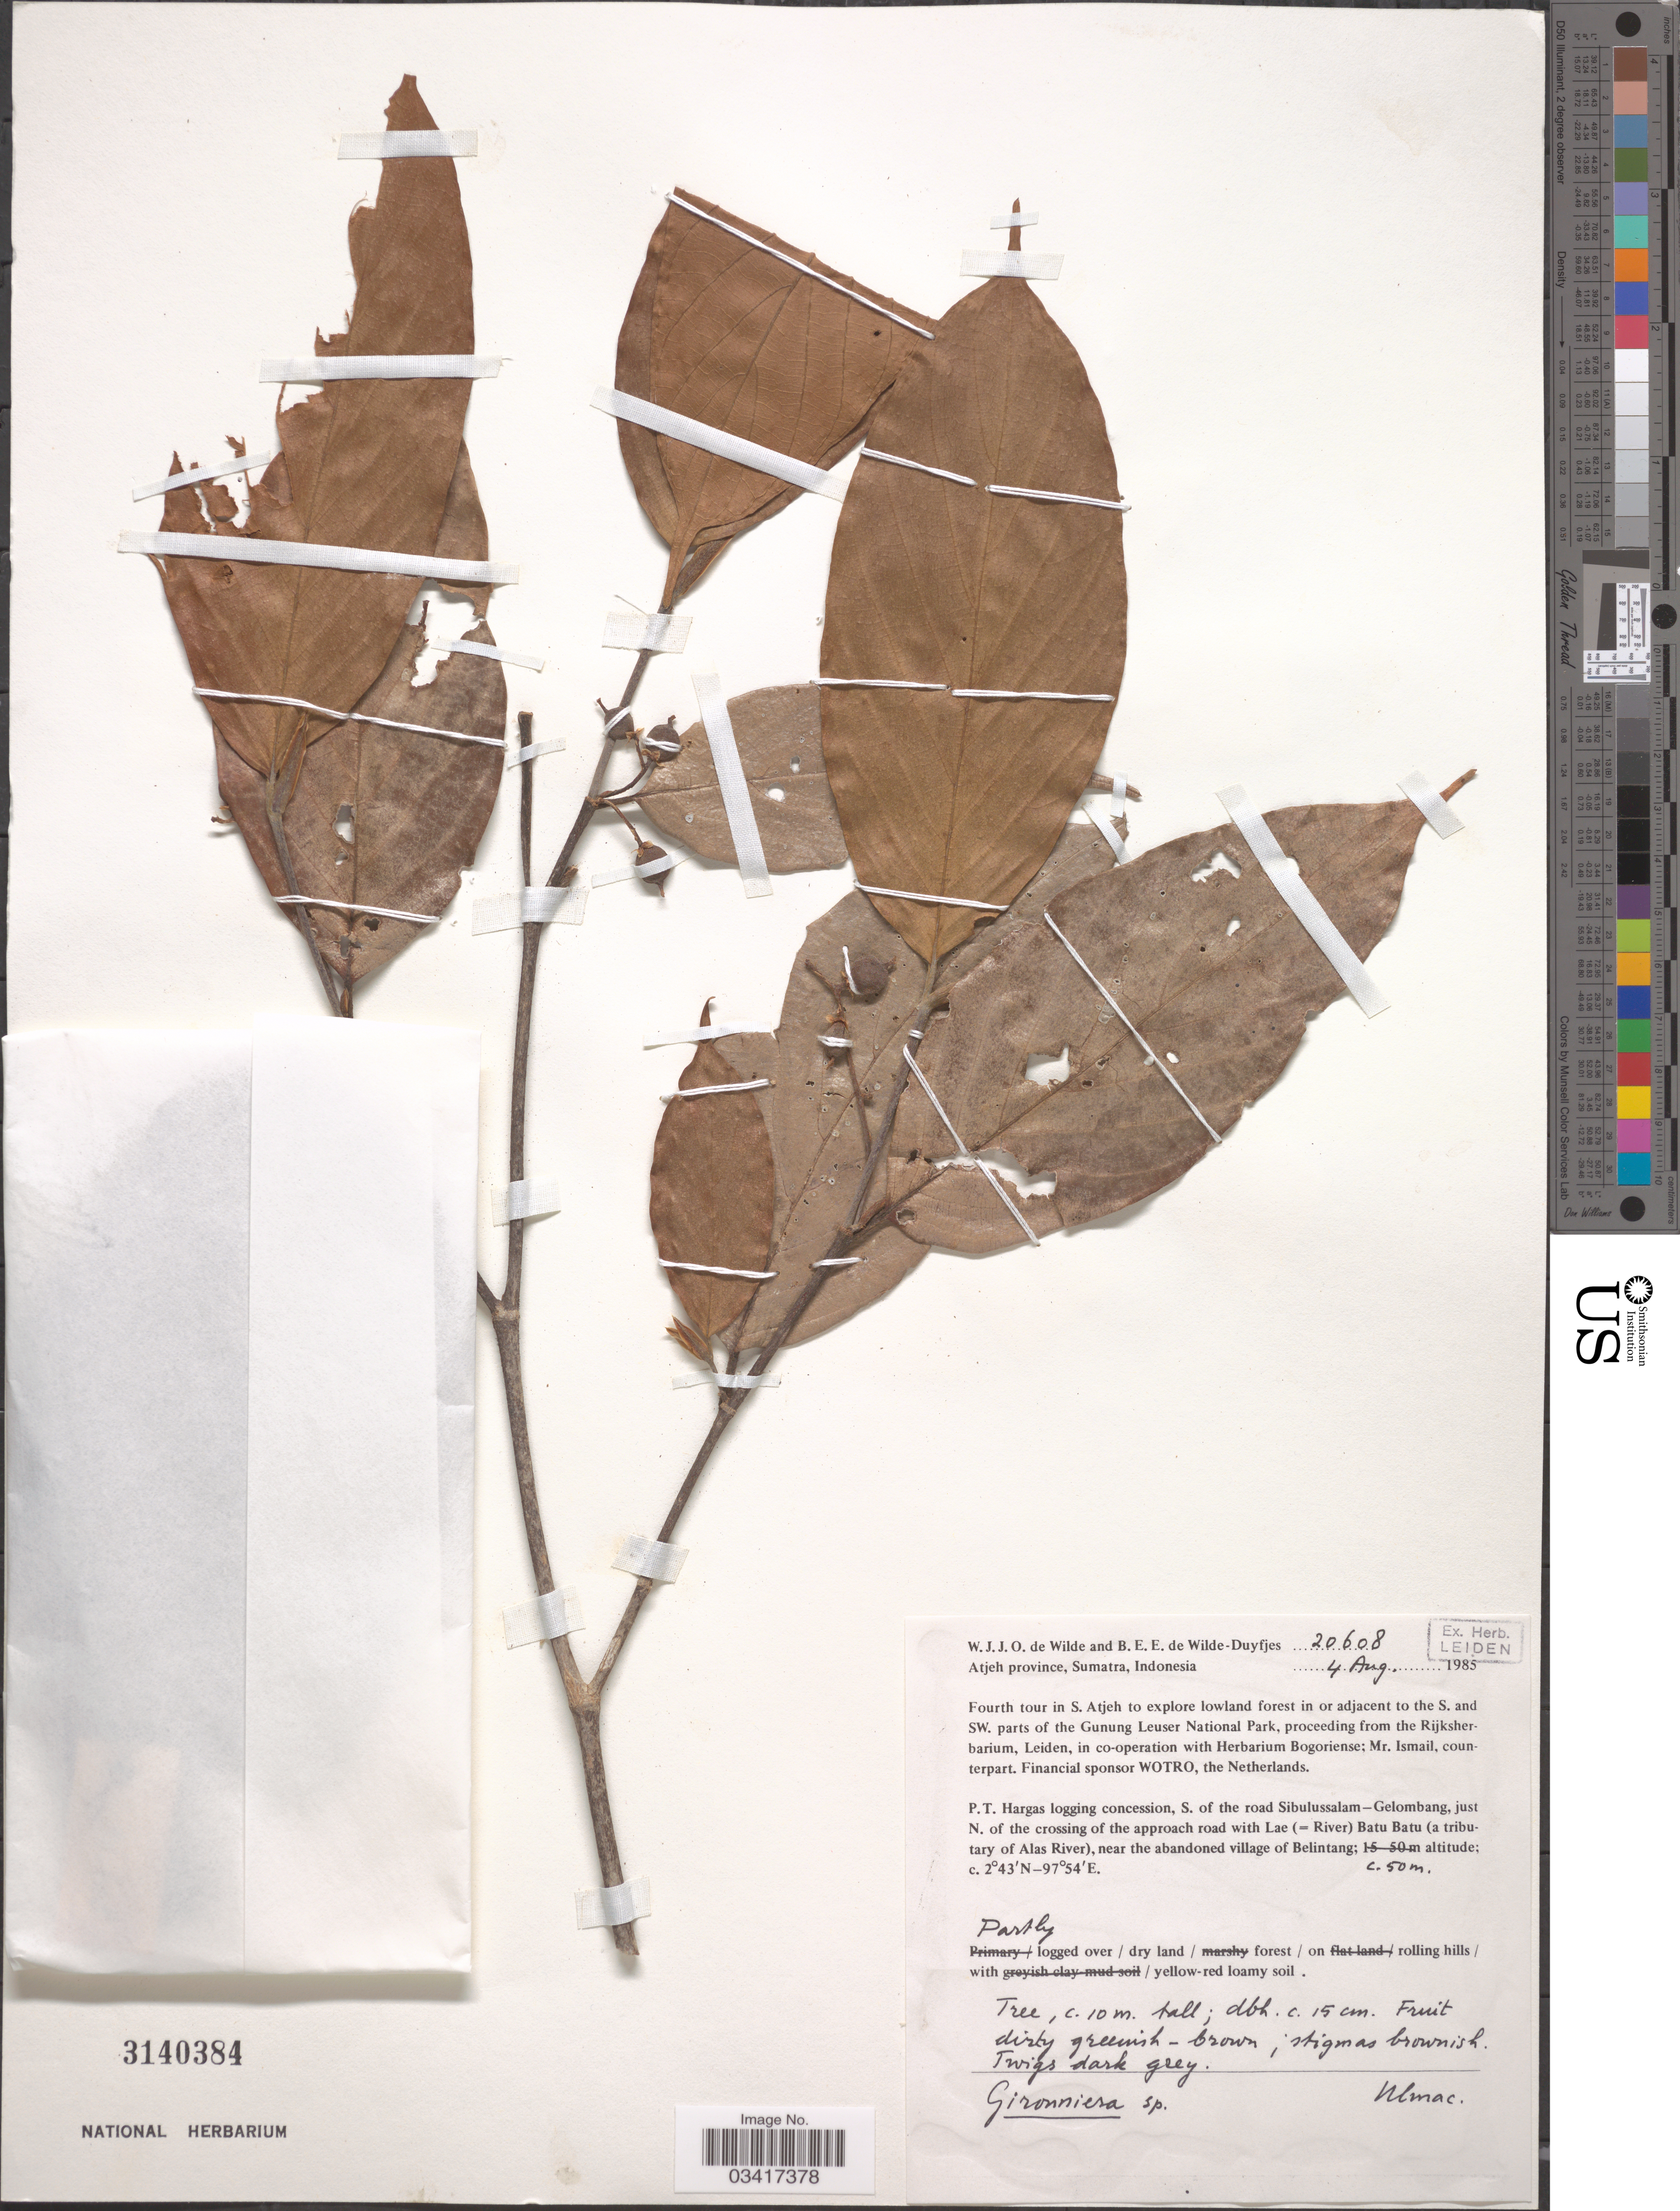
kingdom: Plantae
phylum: Tracheophyta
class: Magnoliopsida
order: Rosales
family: Cannabaceae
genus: Gironniera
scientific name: Gironniera sp.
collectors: W. J. de Wilde & B. E. de Wilde-Duyfjes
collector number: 20608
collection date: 1985-08-04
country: Indonesia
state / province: Sumatra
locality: Atjeh province. P.T. Hargas logging concession, S. of the road Sibulussalam - Gelombang, just N. of the crossing of the approach road with Lae (=River) Batu Batu (a tributary of Alas River), near the abandoned village of Belintang.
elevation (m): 50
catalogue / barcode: US 3140384